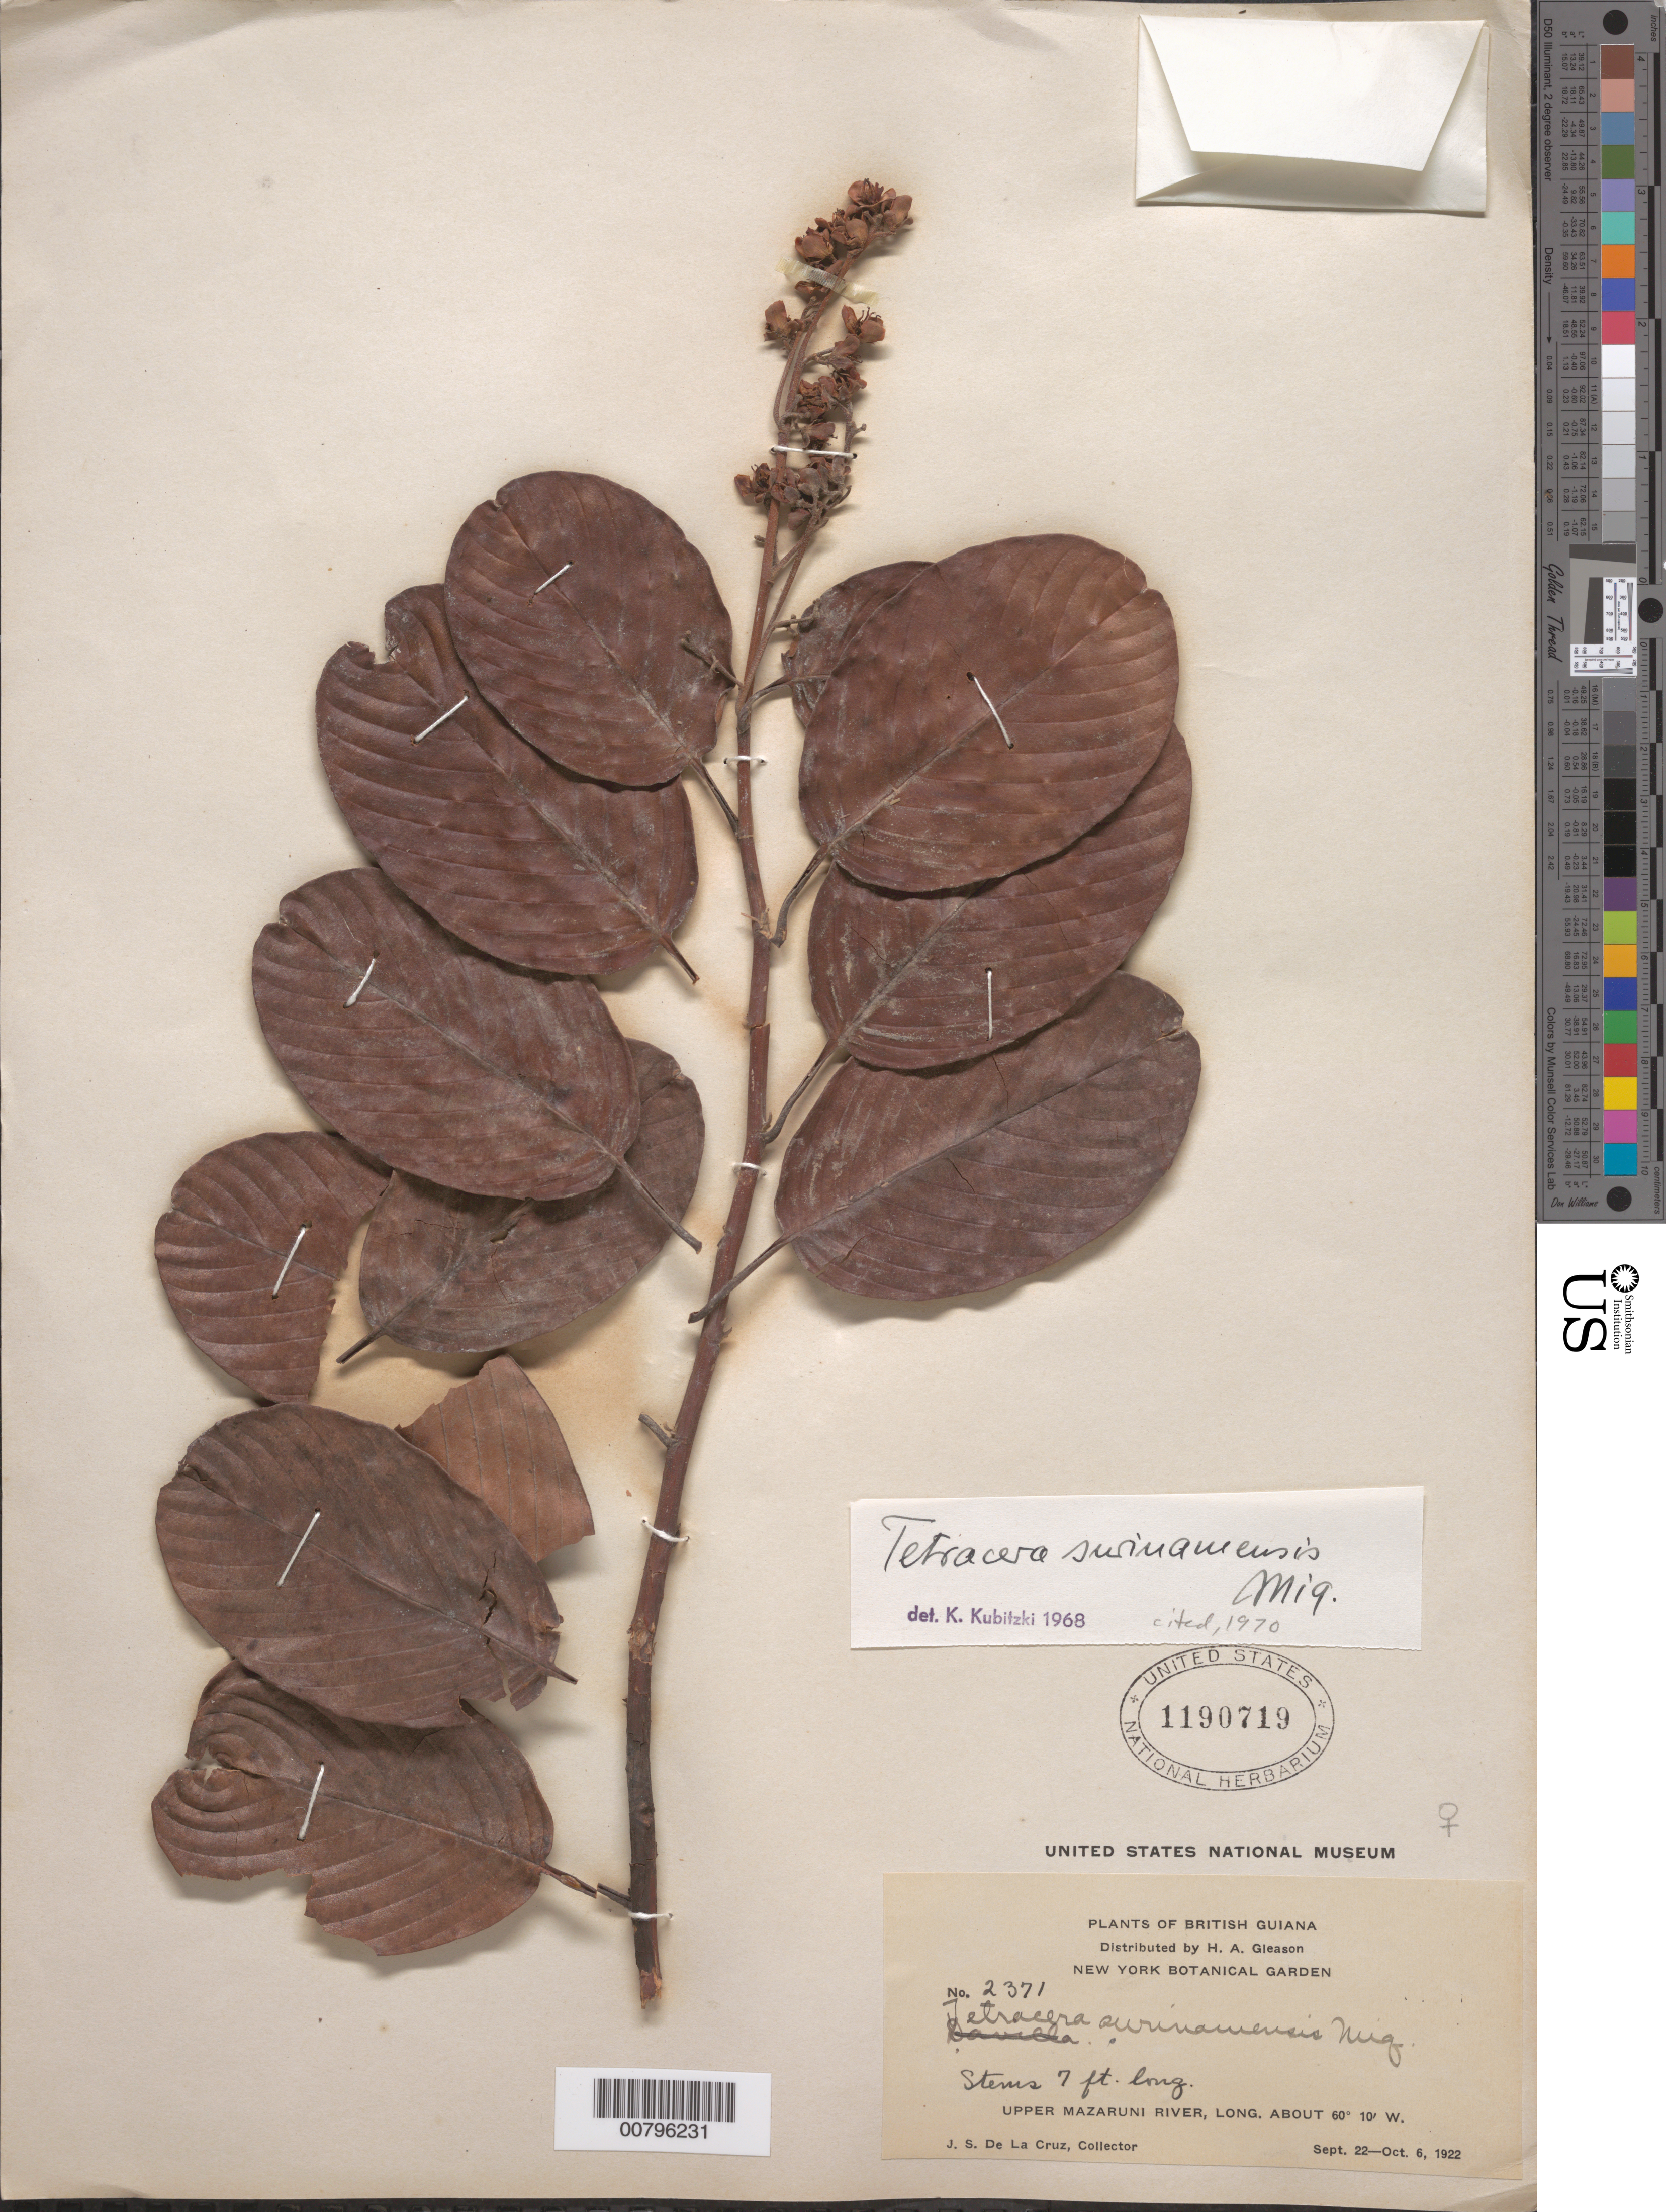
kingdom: Plantae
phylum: Tracheophyta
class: Magnoliopsida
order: Dilleniales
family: Dilleniaceae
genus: Tetracera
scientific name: Tetracera surinamensis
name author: Miq.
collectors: J. S. de la Cruz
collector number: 2371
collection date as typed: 22-Sep-22 to 6-Oct-22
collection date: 1922-09-22/1922-10-06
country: Guyana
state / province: Cuyuni-Mazaruni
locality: Upper Mazaruni R.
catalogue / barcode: US 1190719